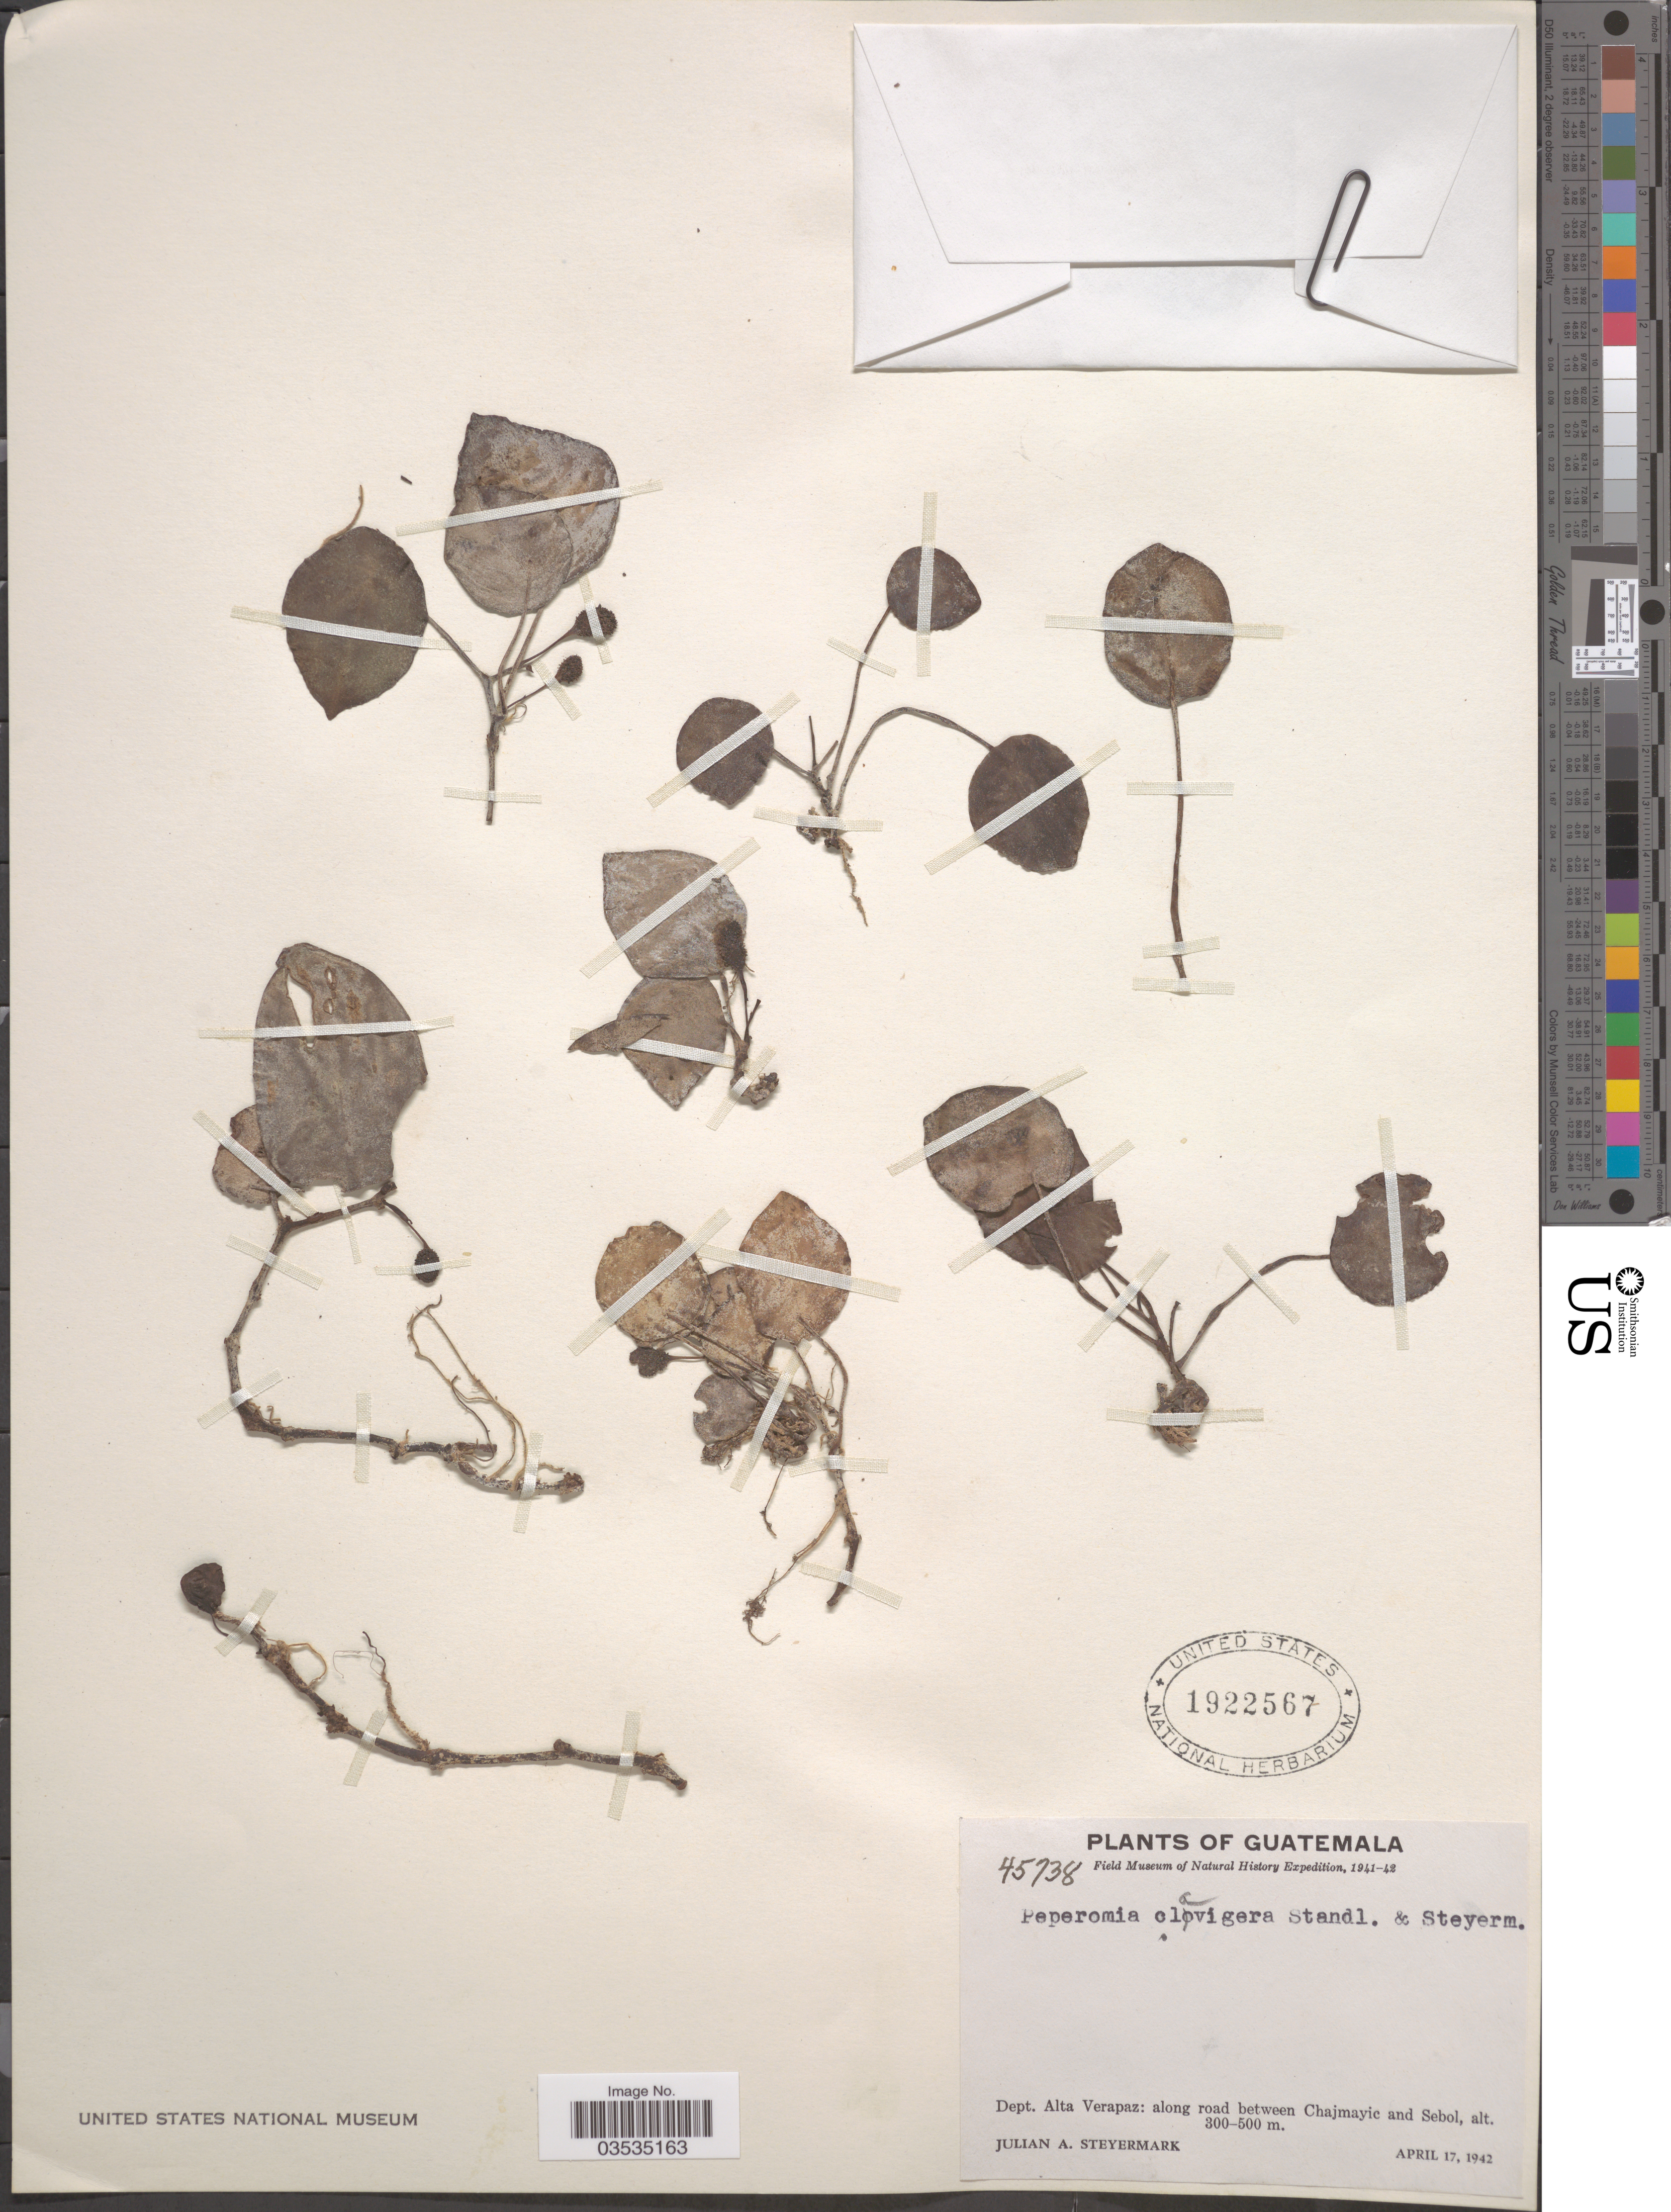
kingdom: Plantae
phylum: Tracheophyta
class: Magnoliopsida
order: Piperales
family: Piperaceae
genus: Peperomia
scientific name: Peperomia clavigera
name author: Standl. & Steyerm.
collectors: J. Steyermark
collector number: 45738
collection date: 1942-04-17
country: Guatemala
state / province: Alta Verapaz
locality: Dept. Alta Verapaz: along road between Chajmayic and Sebol.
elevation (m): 300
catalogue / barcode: US 1922567